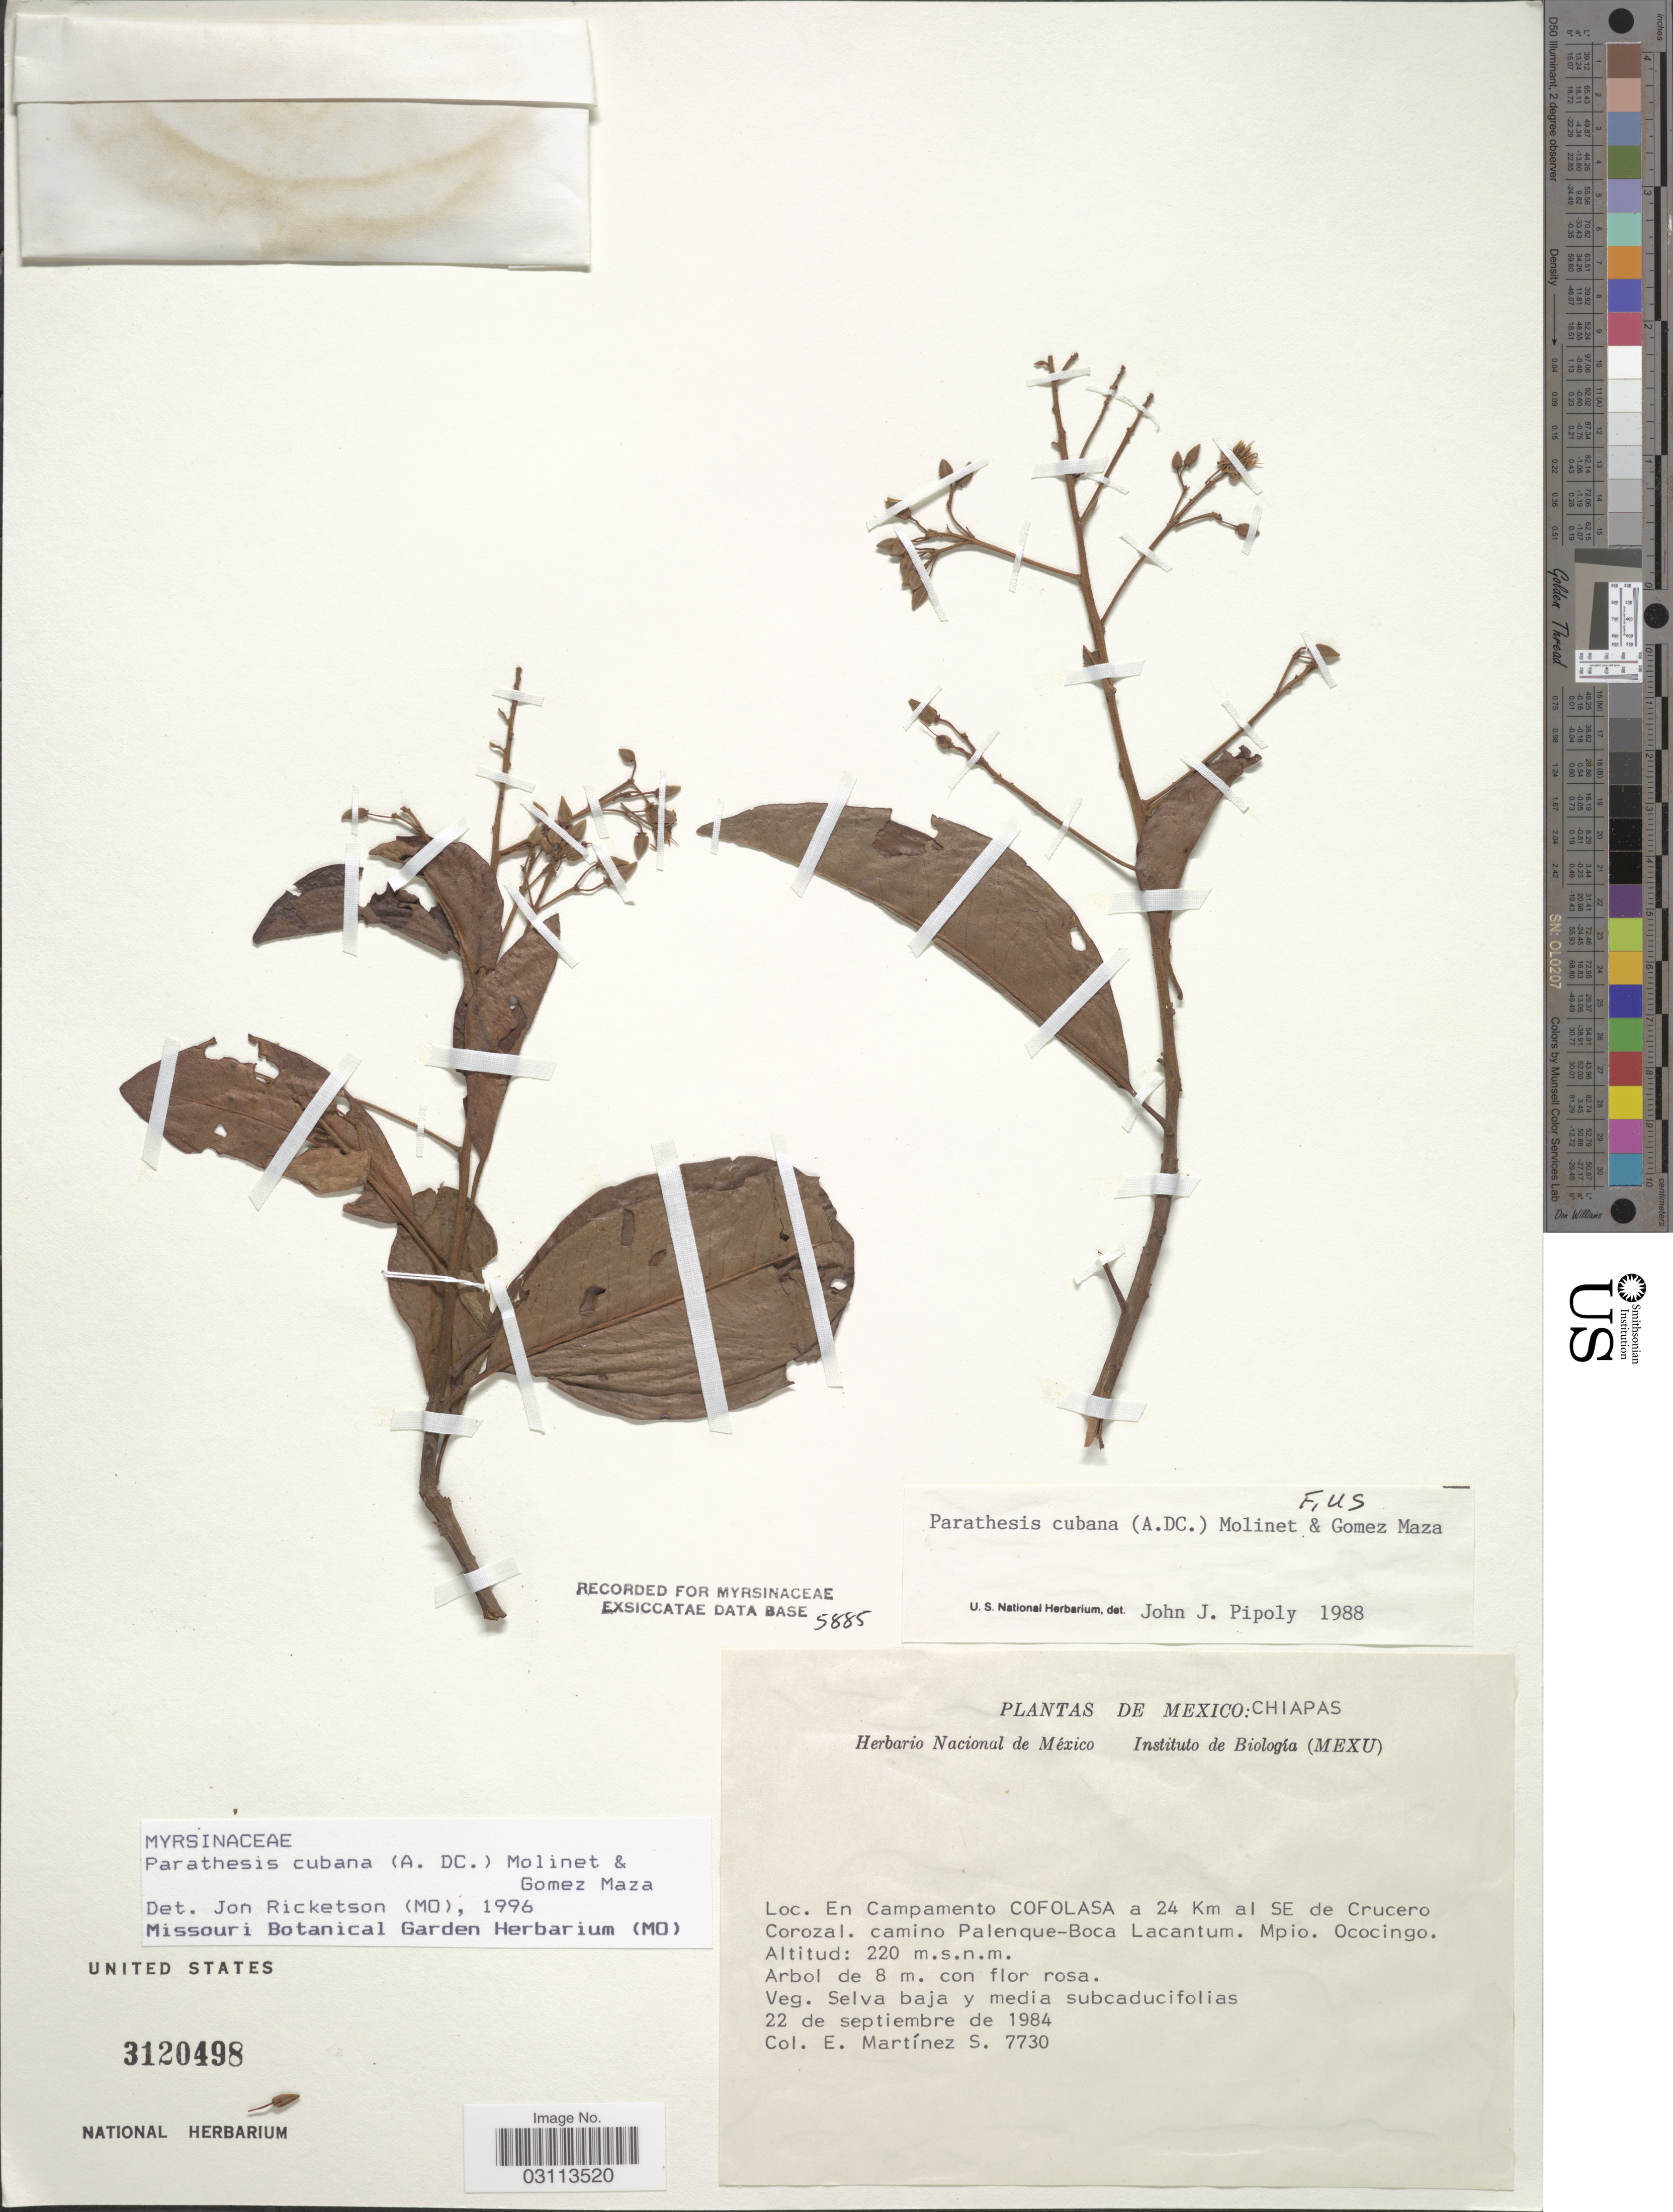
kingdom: Plantae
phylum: Tracheophyta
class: Magnoliopsida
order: Ericales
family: Primulaceae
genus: Parathesis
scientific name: Parathesis cubana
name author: (A. DC.) Molinet & M. Gómez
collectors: E. M. Martínez S.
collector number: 7730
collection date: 1984-09-22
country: Mexico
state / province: Chiapas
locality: En Campamento Cofolasa a 24 km al SE de Crucero Corozal. camino Palenque-Boca Lacantum. Mpio. Ococingo.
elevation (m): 220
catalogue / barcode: US 3120498